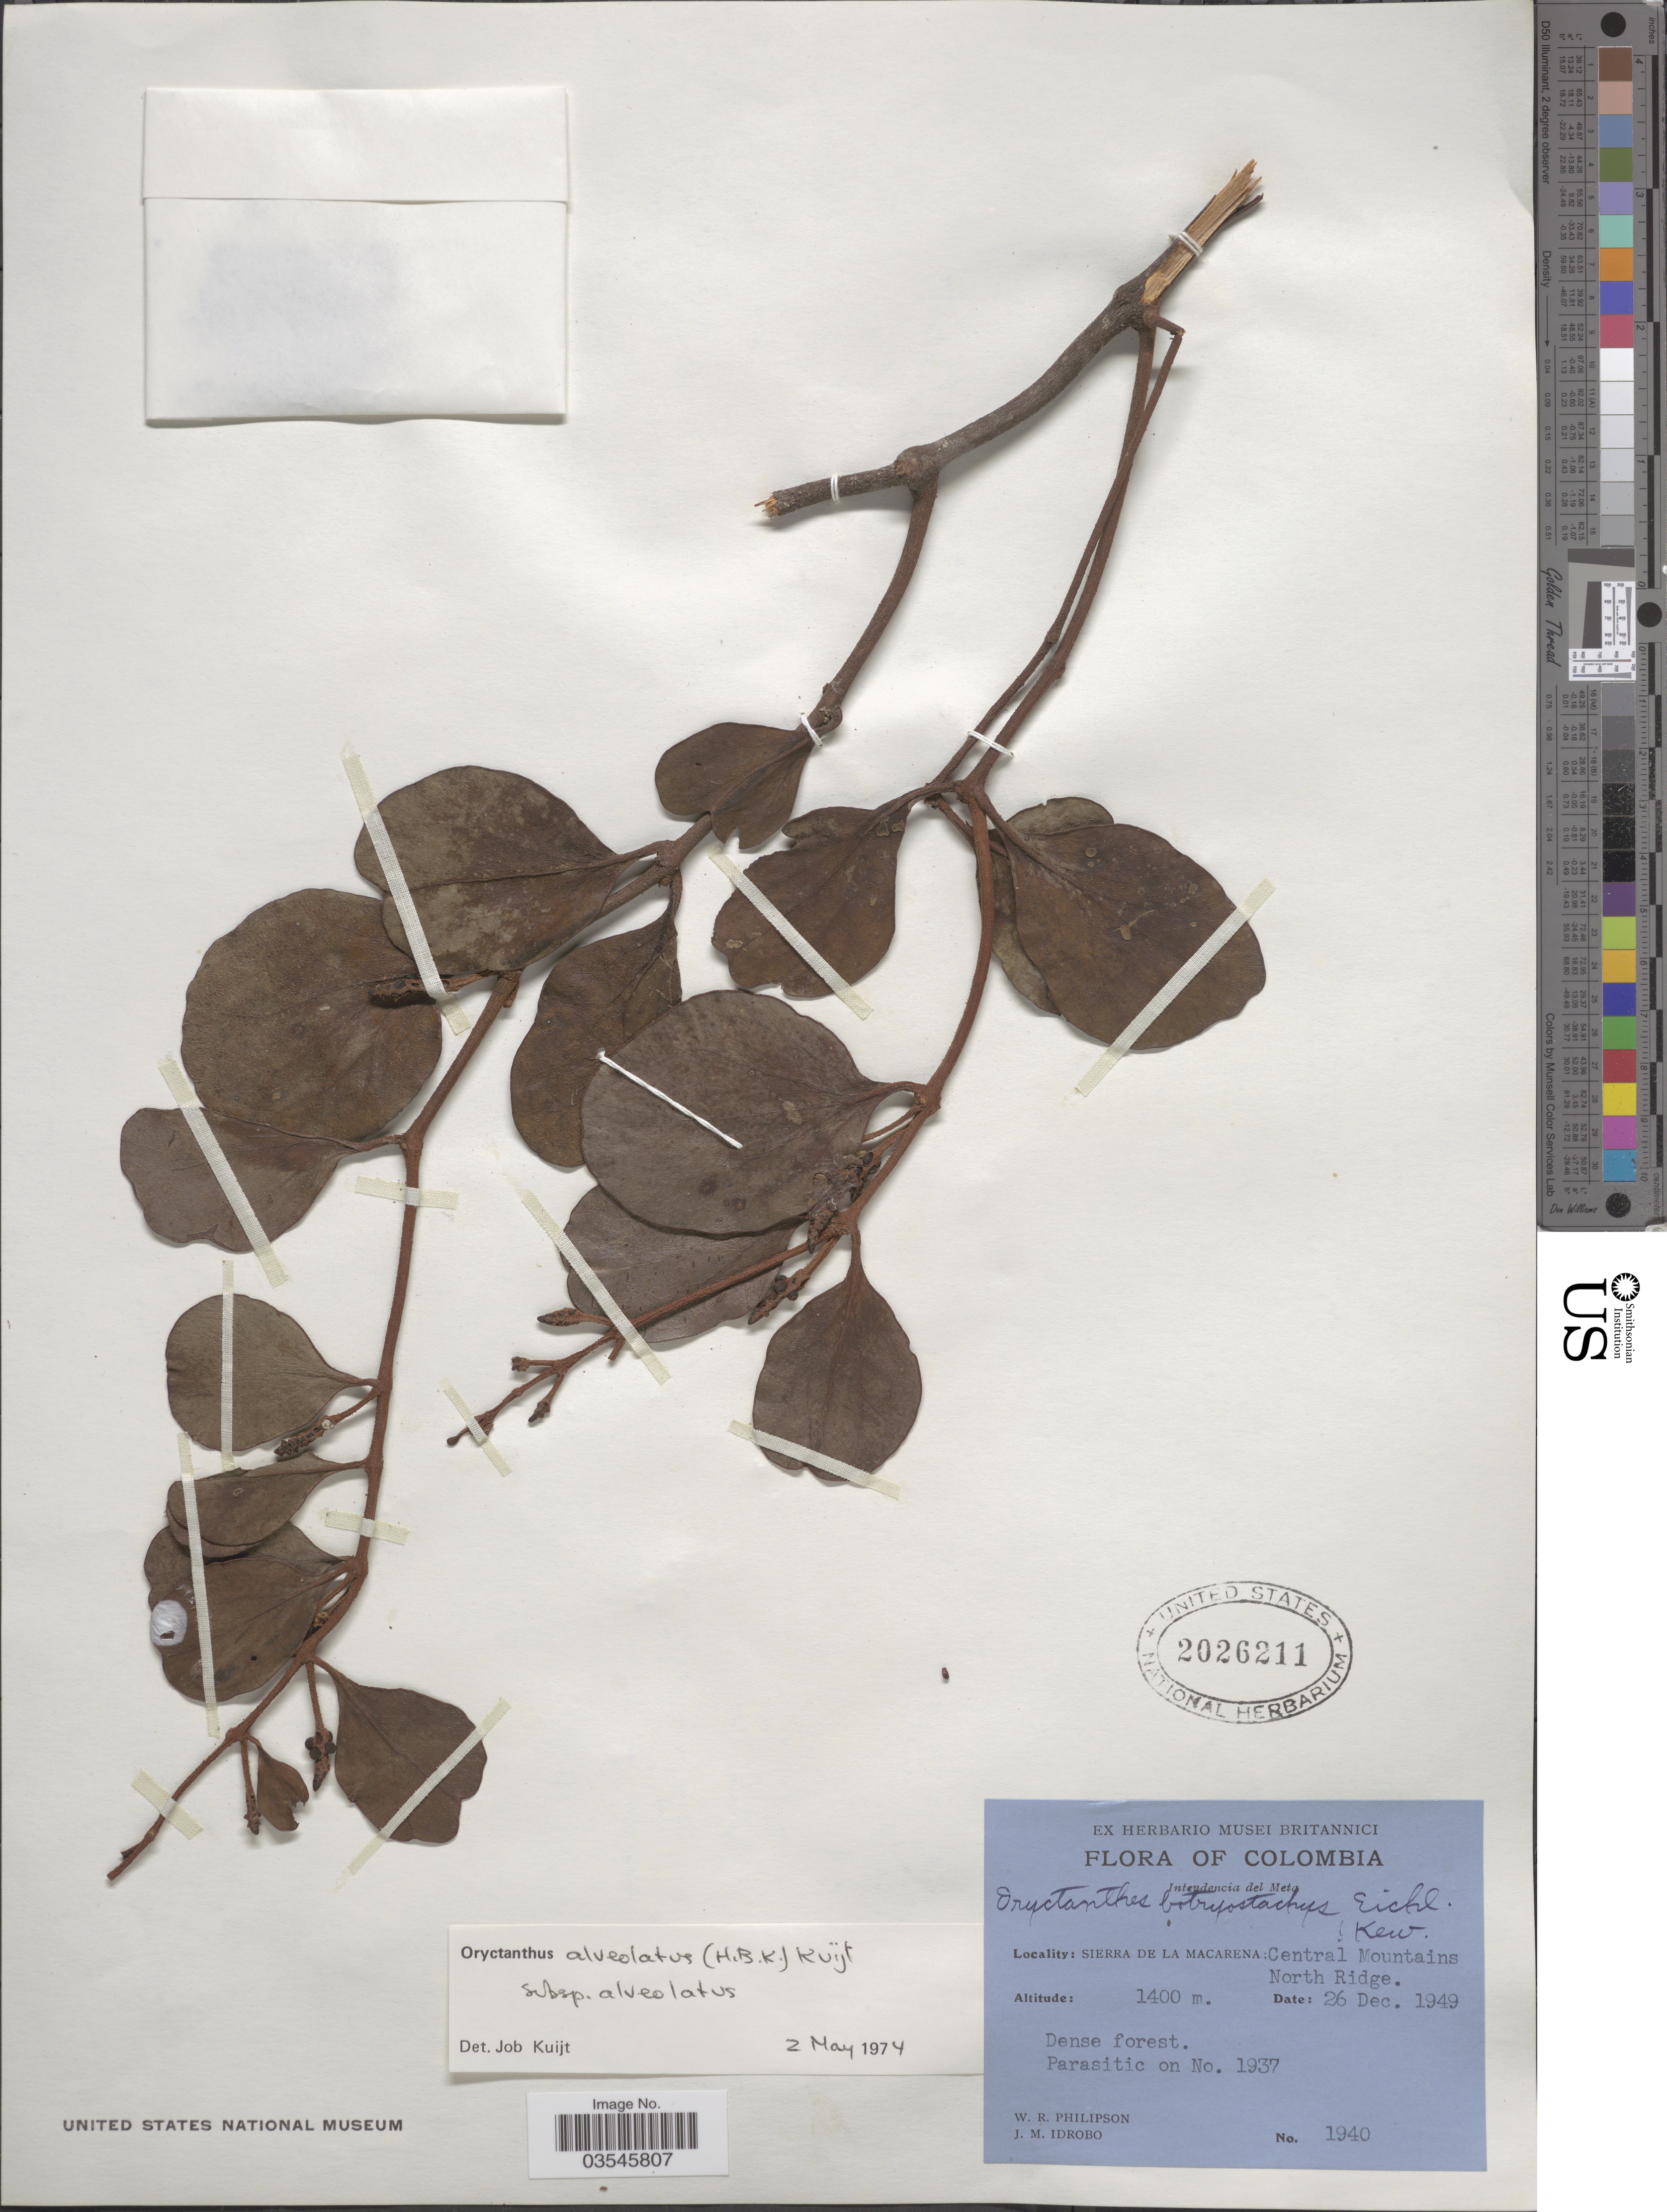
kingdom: Plantae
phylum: Tracheophyta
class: Magnoliopsida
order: Santalales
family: Loranthaceae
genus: Oryctanthus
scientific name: Oryctanthus alveolatus subsp. alveolatus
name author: (Kunth) Kuijt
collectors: W. R. Philipson & J. M. Idrobo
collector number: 1940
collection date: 1949-12-26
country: Colombia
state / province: Meta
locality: Intendencia del Meta. Sierra de La Macarena: Central Mountains, North Ridge.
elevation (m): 1400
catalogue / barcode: US 2026211